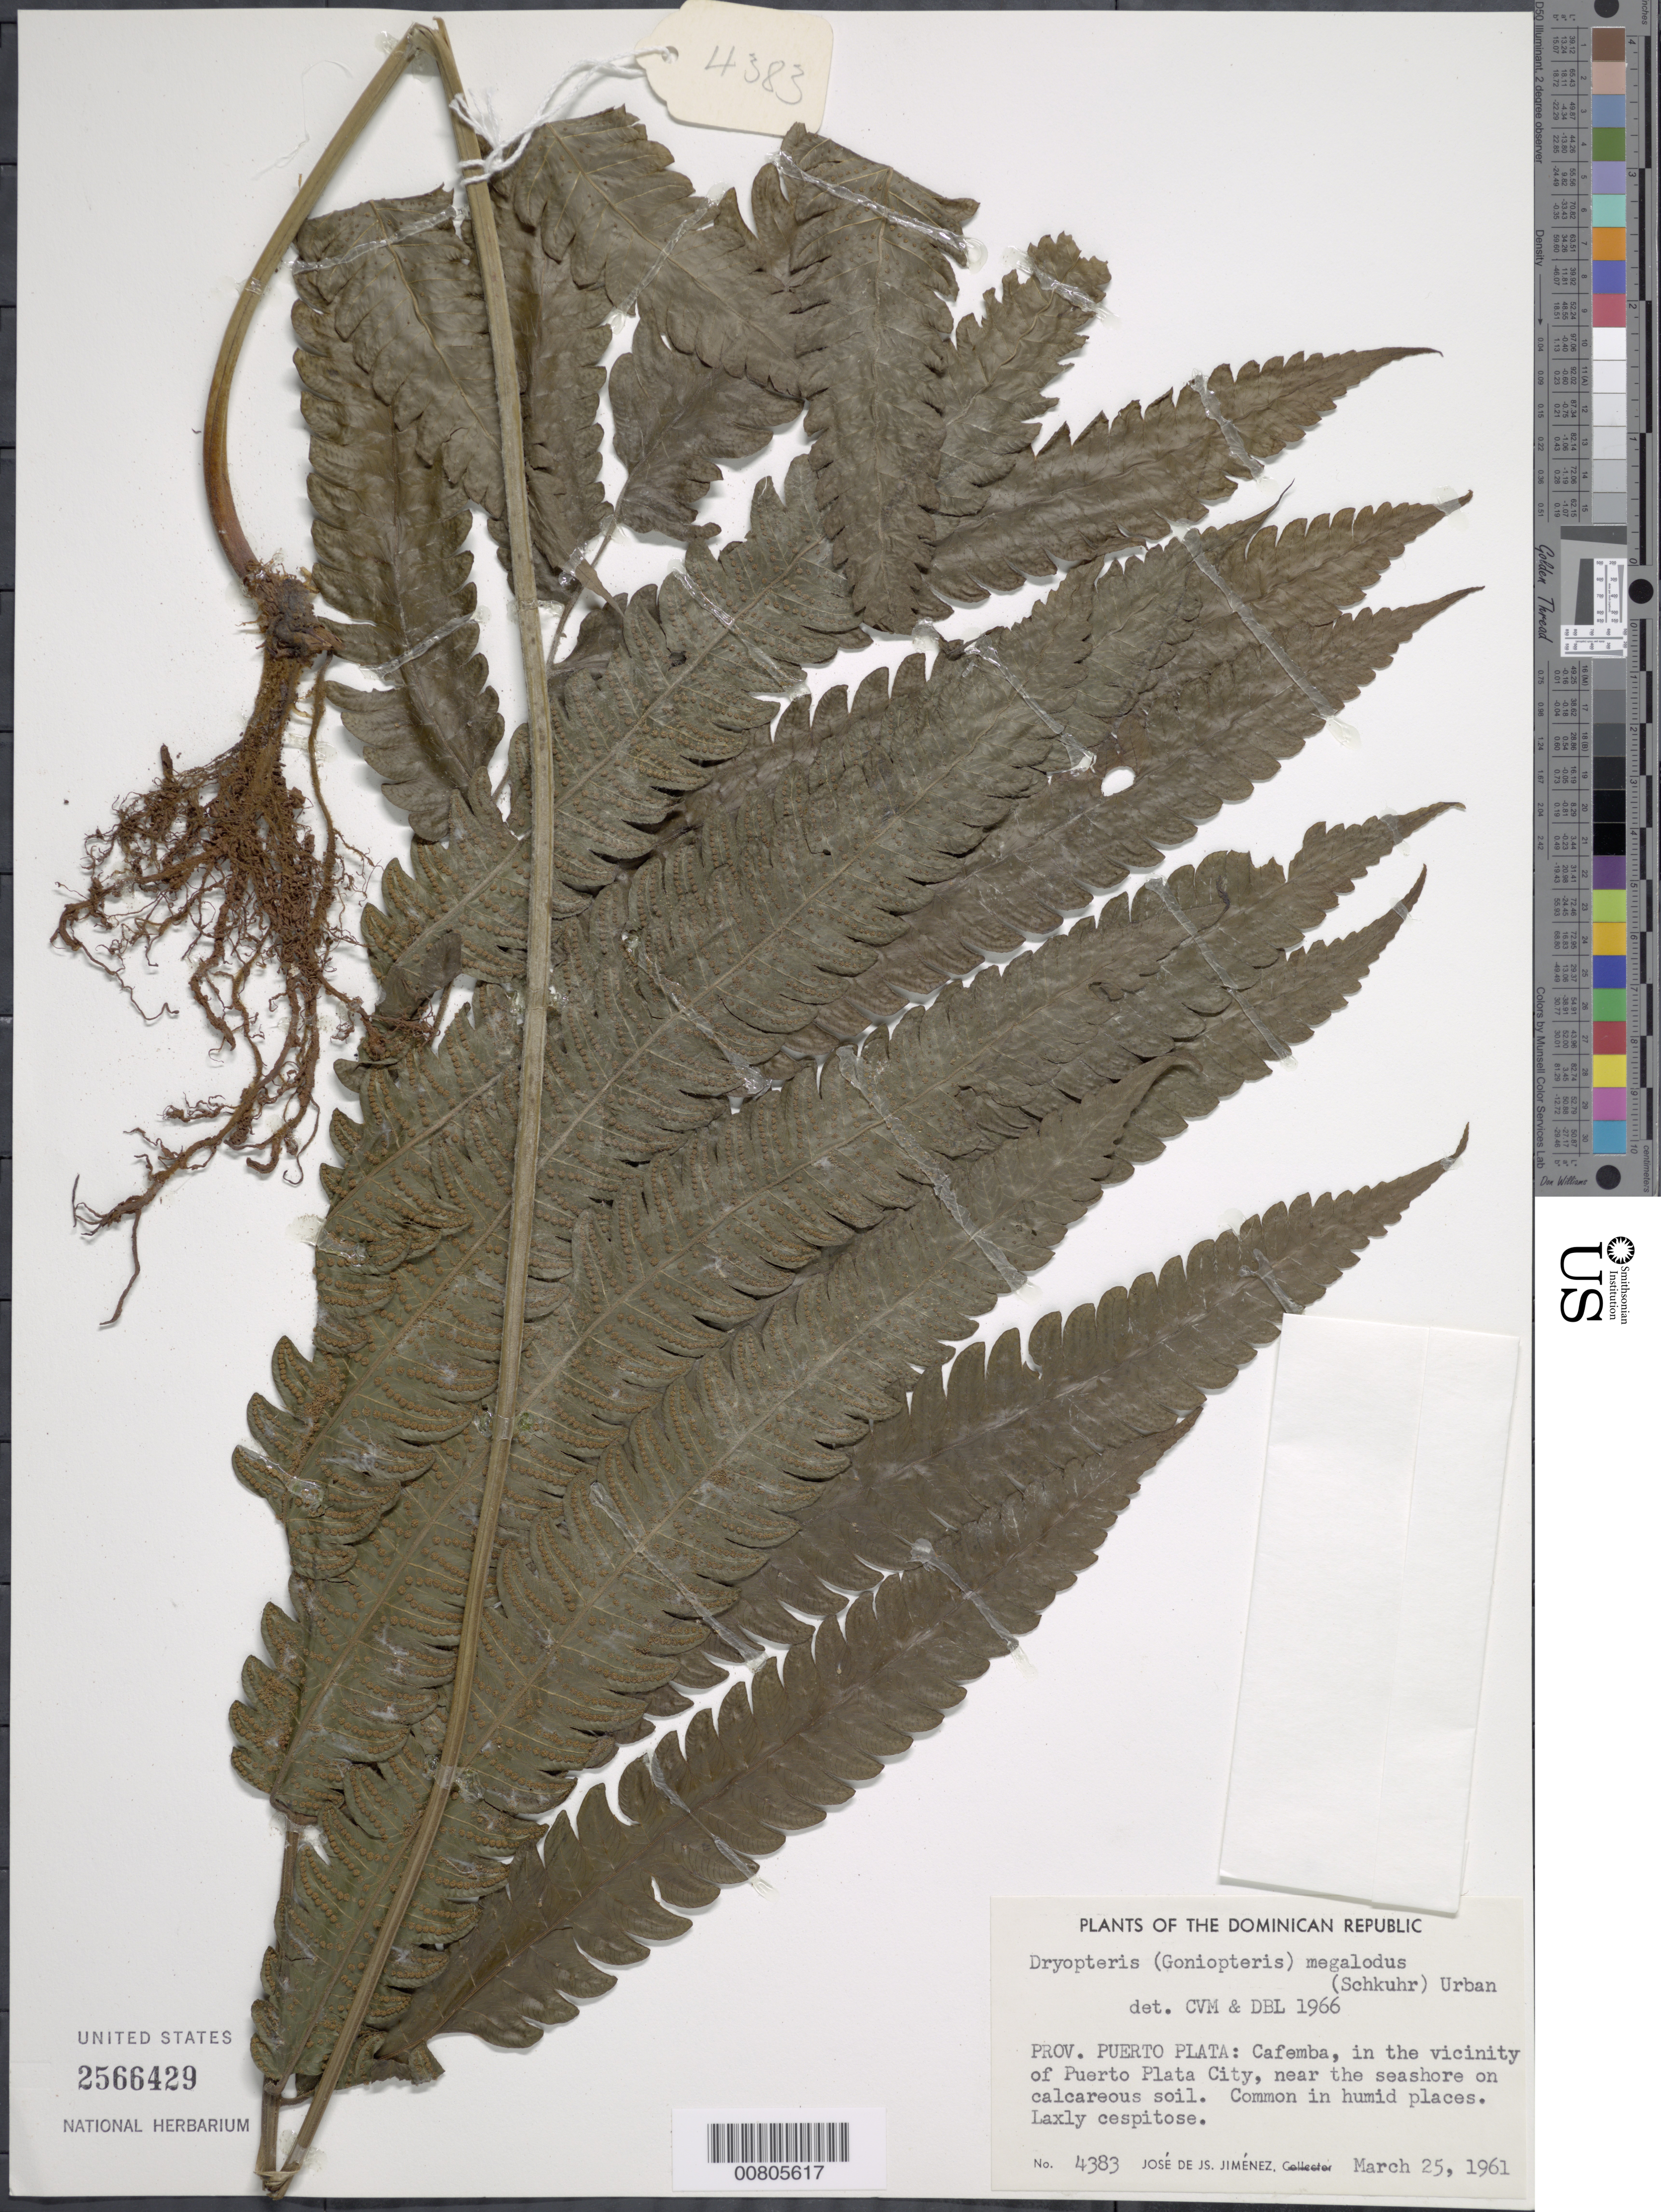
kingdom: Plantae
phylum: Tracheophyta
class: Polypodiopsida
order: Polypodiales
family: Thelypteridaceae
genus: Goniopteris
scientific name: Goniopteris pennata (Poir.) comb. nov., ined 2015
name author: (Poir.)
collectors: J. J. Jiménez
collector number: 4383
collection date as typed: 25 Mar 1961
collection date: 1961-03-25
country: Dominican Republic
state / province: Puerto Plata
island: Hispaniola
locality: Cafemba, vicinity of Puerto Plata City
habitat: Near seashore, calcareous soil, humid places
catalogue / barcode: US 2566429